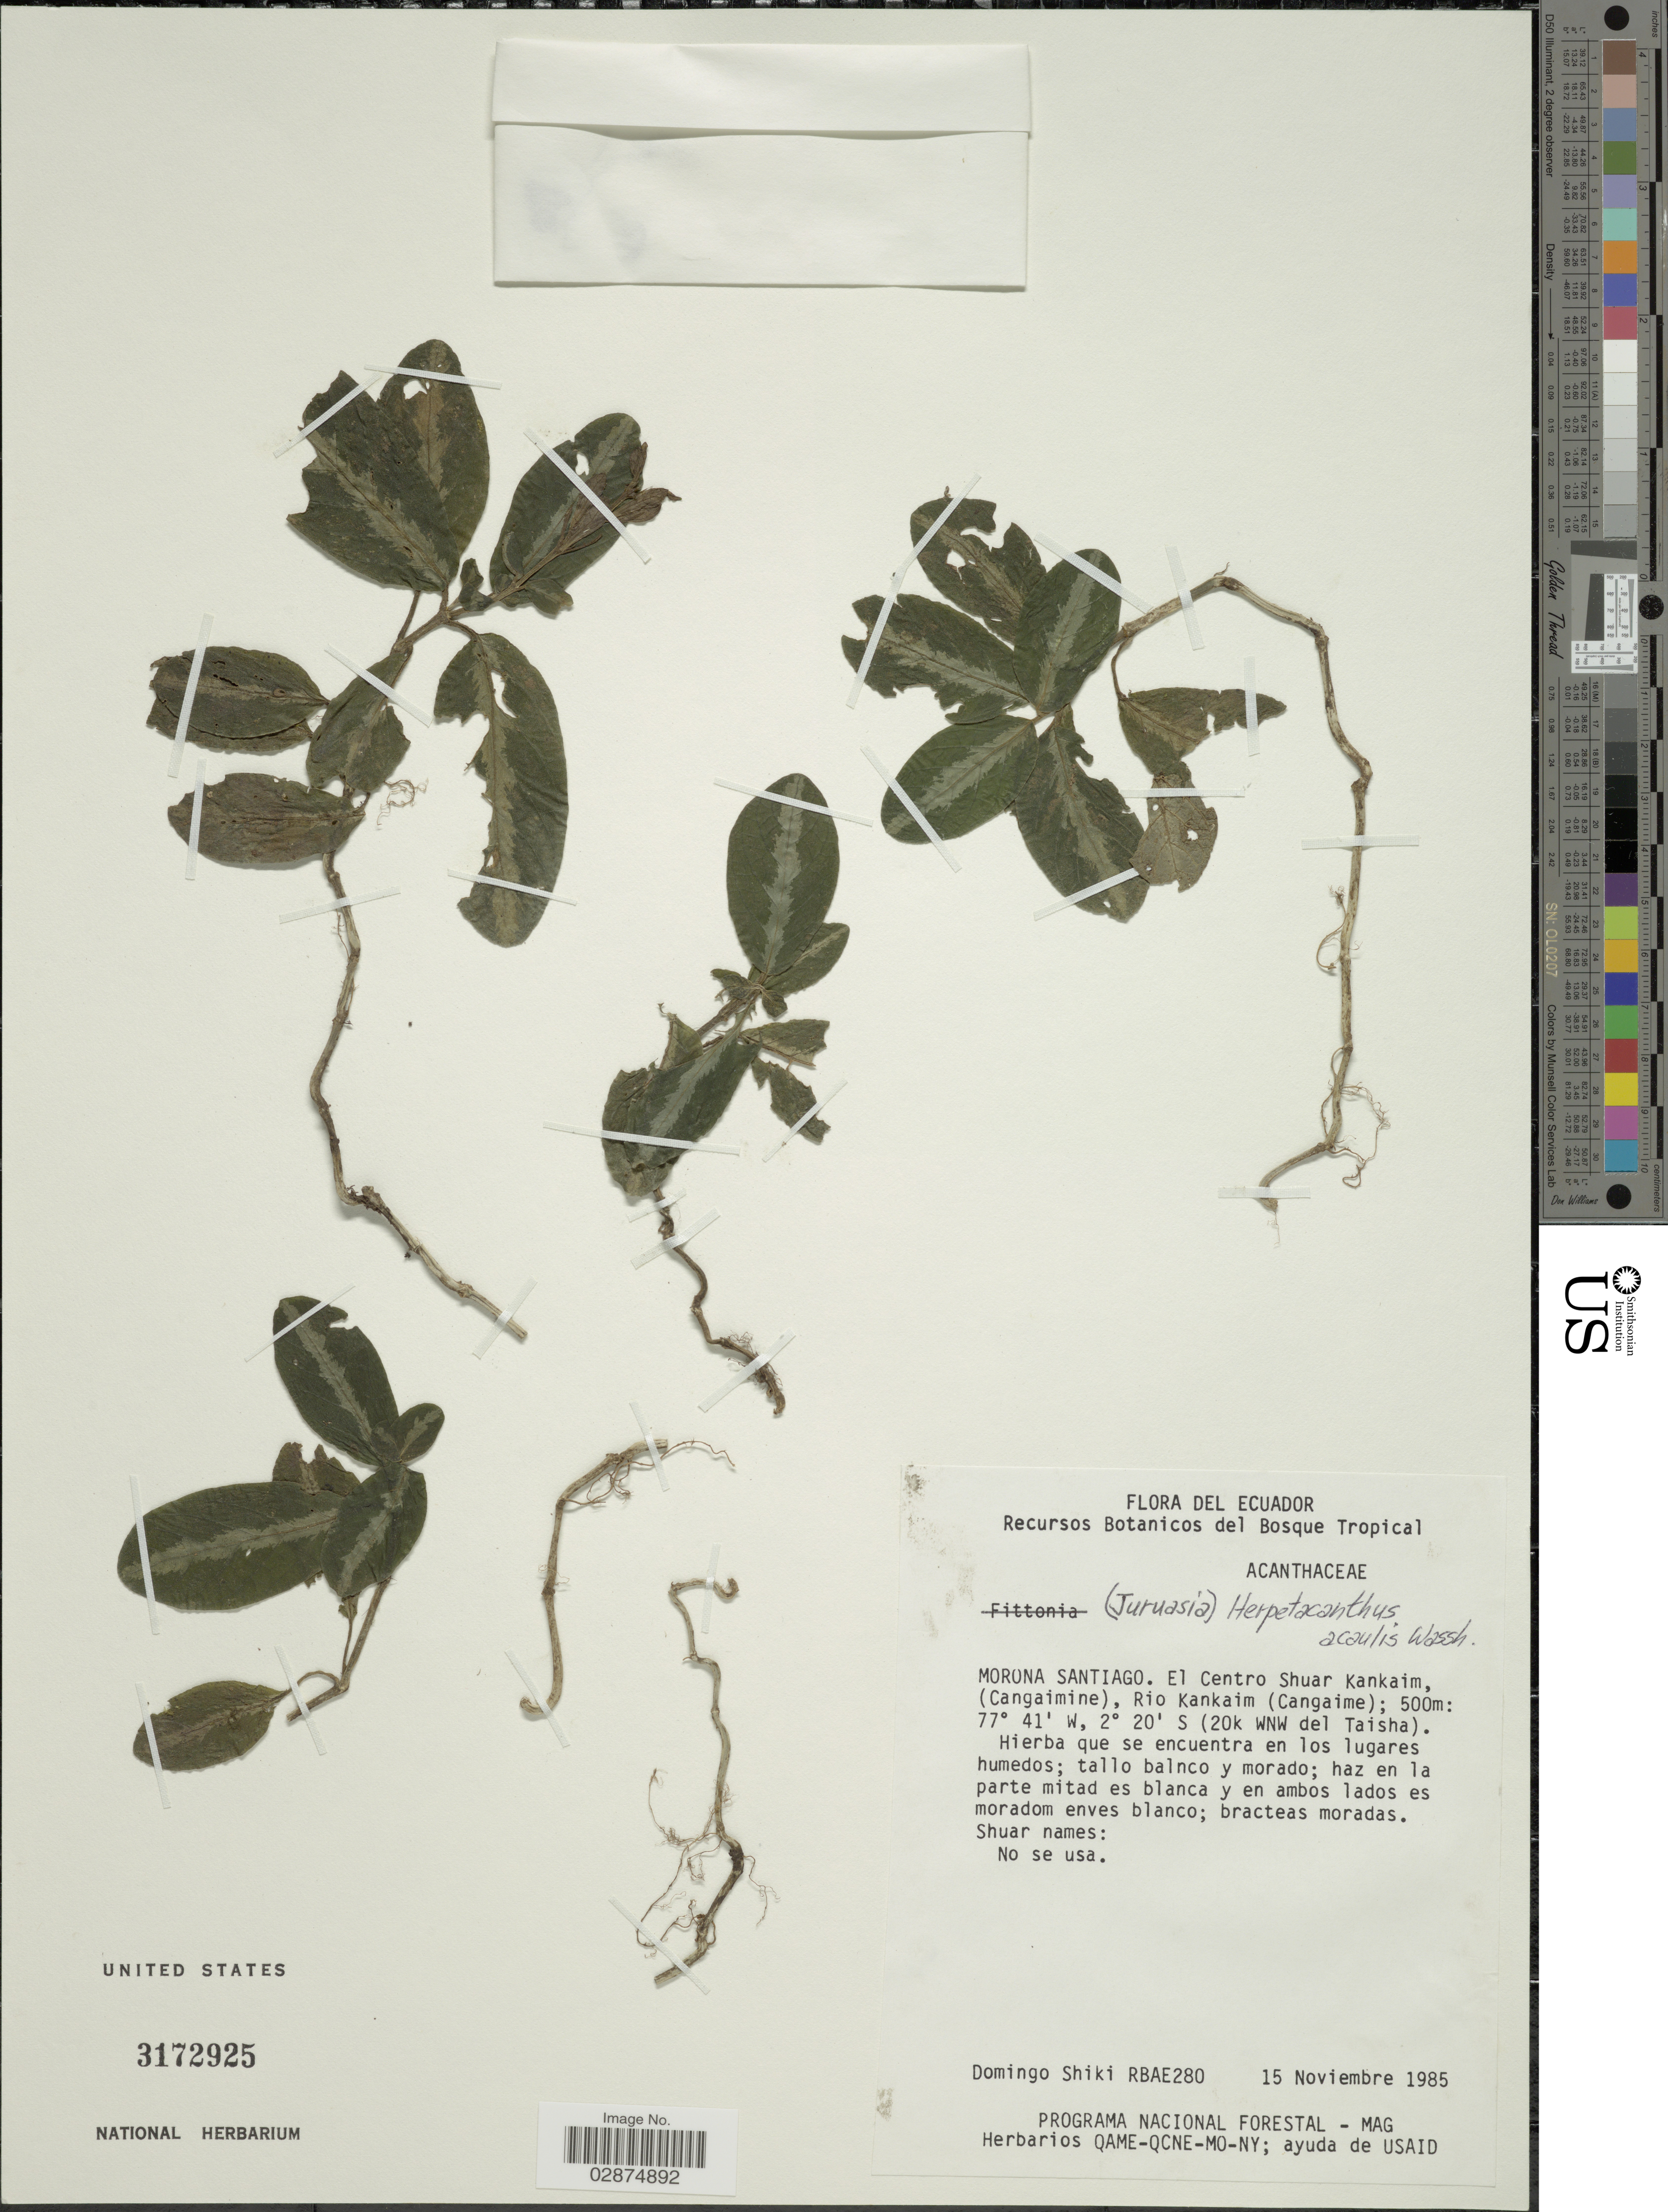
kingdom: Plantae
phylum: Tracheophyta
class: Magnoliopsida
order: Lamiales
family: Acanthaceae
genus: Herpetacanthus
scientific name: Herpetacanthus acaulis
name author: Wassh.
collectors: D. Shiki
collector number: RBAE280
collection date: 1985-11-15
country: Ecuador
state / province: Morona-Santiago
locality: El Centro Shuar Kankaim, (Cangaimine), Rio Kankaim (Cangaime). (20k WNW del Taisha).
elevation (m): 500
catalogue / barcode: US 3172925